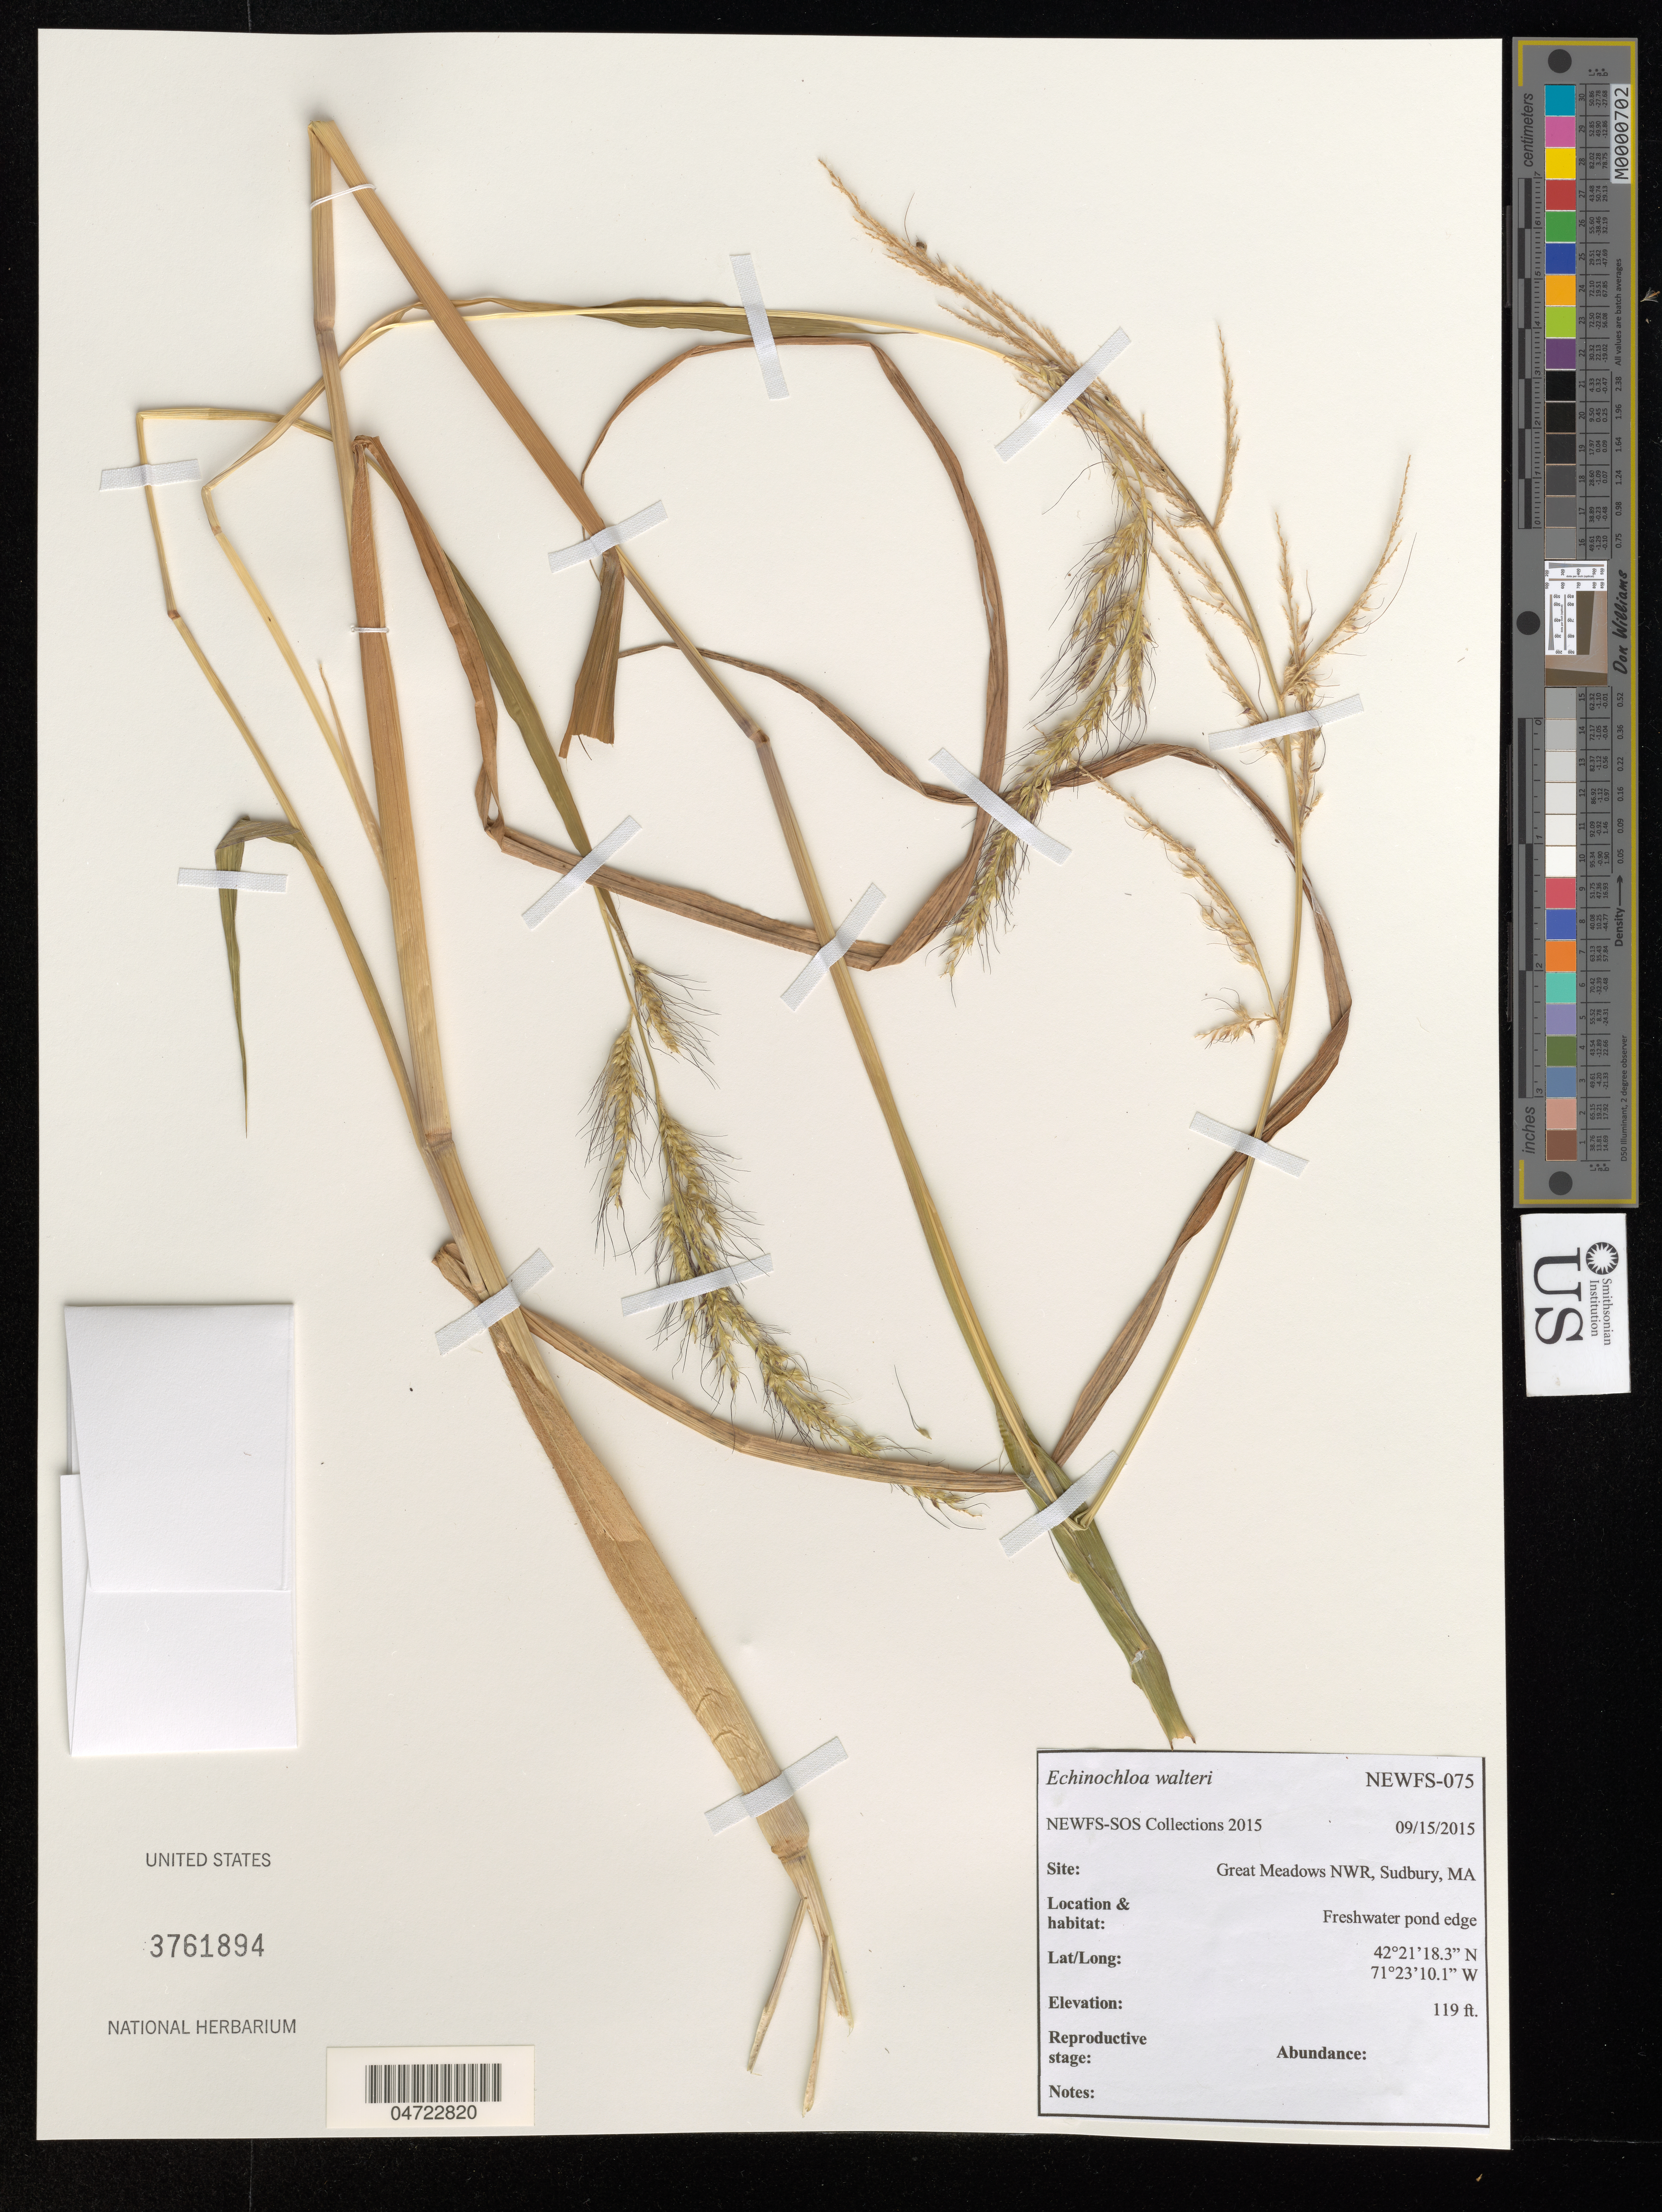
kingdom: Plantae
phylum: Tracheophyta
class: Liliopsida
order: Poales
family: Poaceae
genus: Echinochloa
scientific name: Echinochloa walteri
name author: (Pursh) A. Heller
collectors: NEWFS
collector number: NEWFS-075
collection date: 2015-09-15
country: United States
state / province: Massachusetts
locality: Site: Great Meadows NWR, Sudbury. Freshwater pond edge.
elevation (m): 36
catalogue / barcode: US 3761894